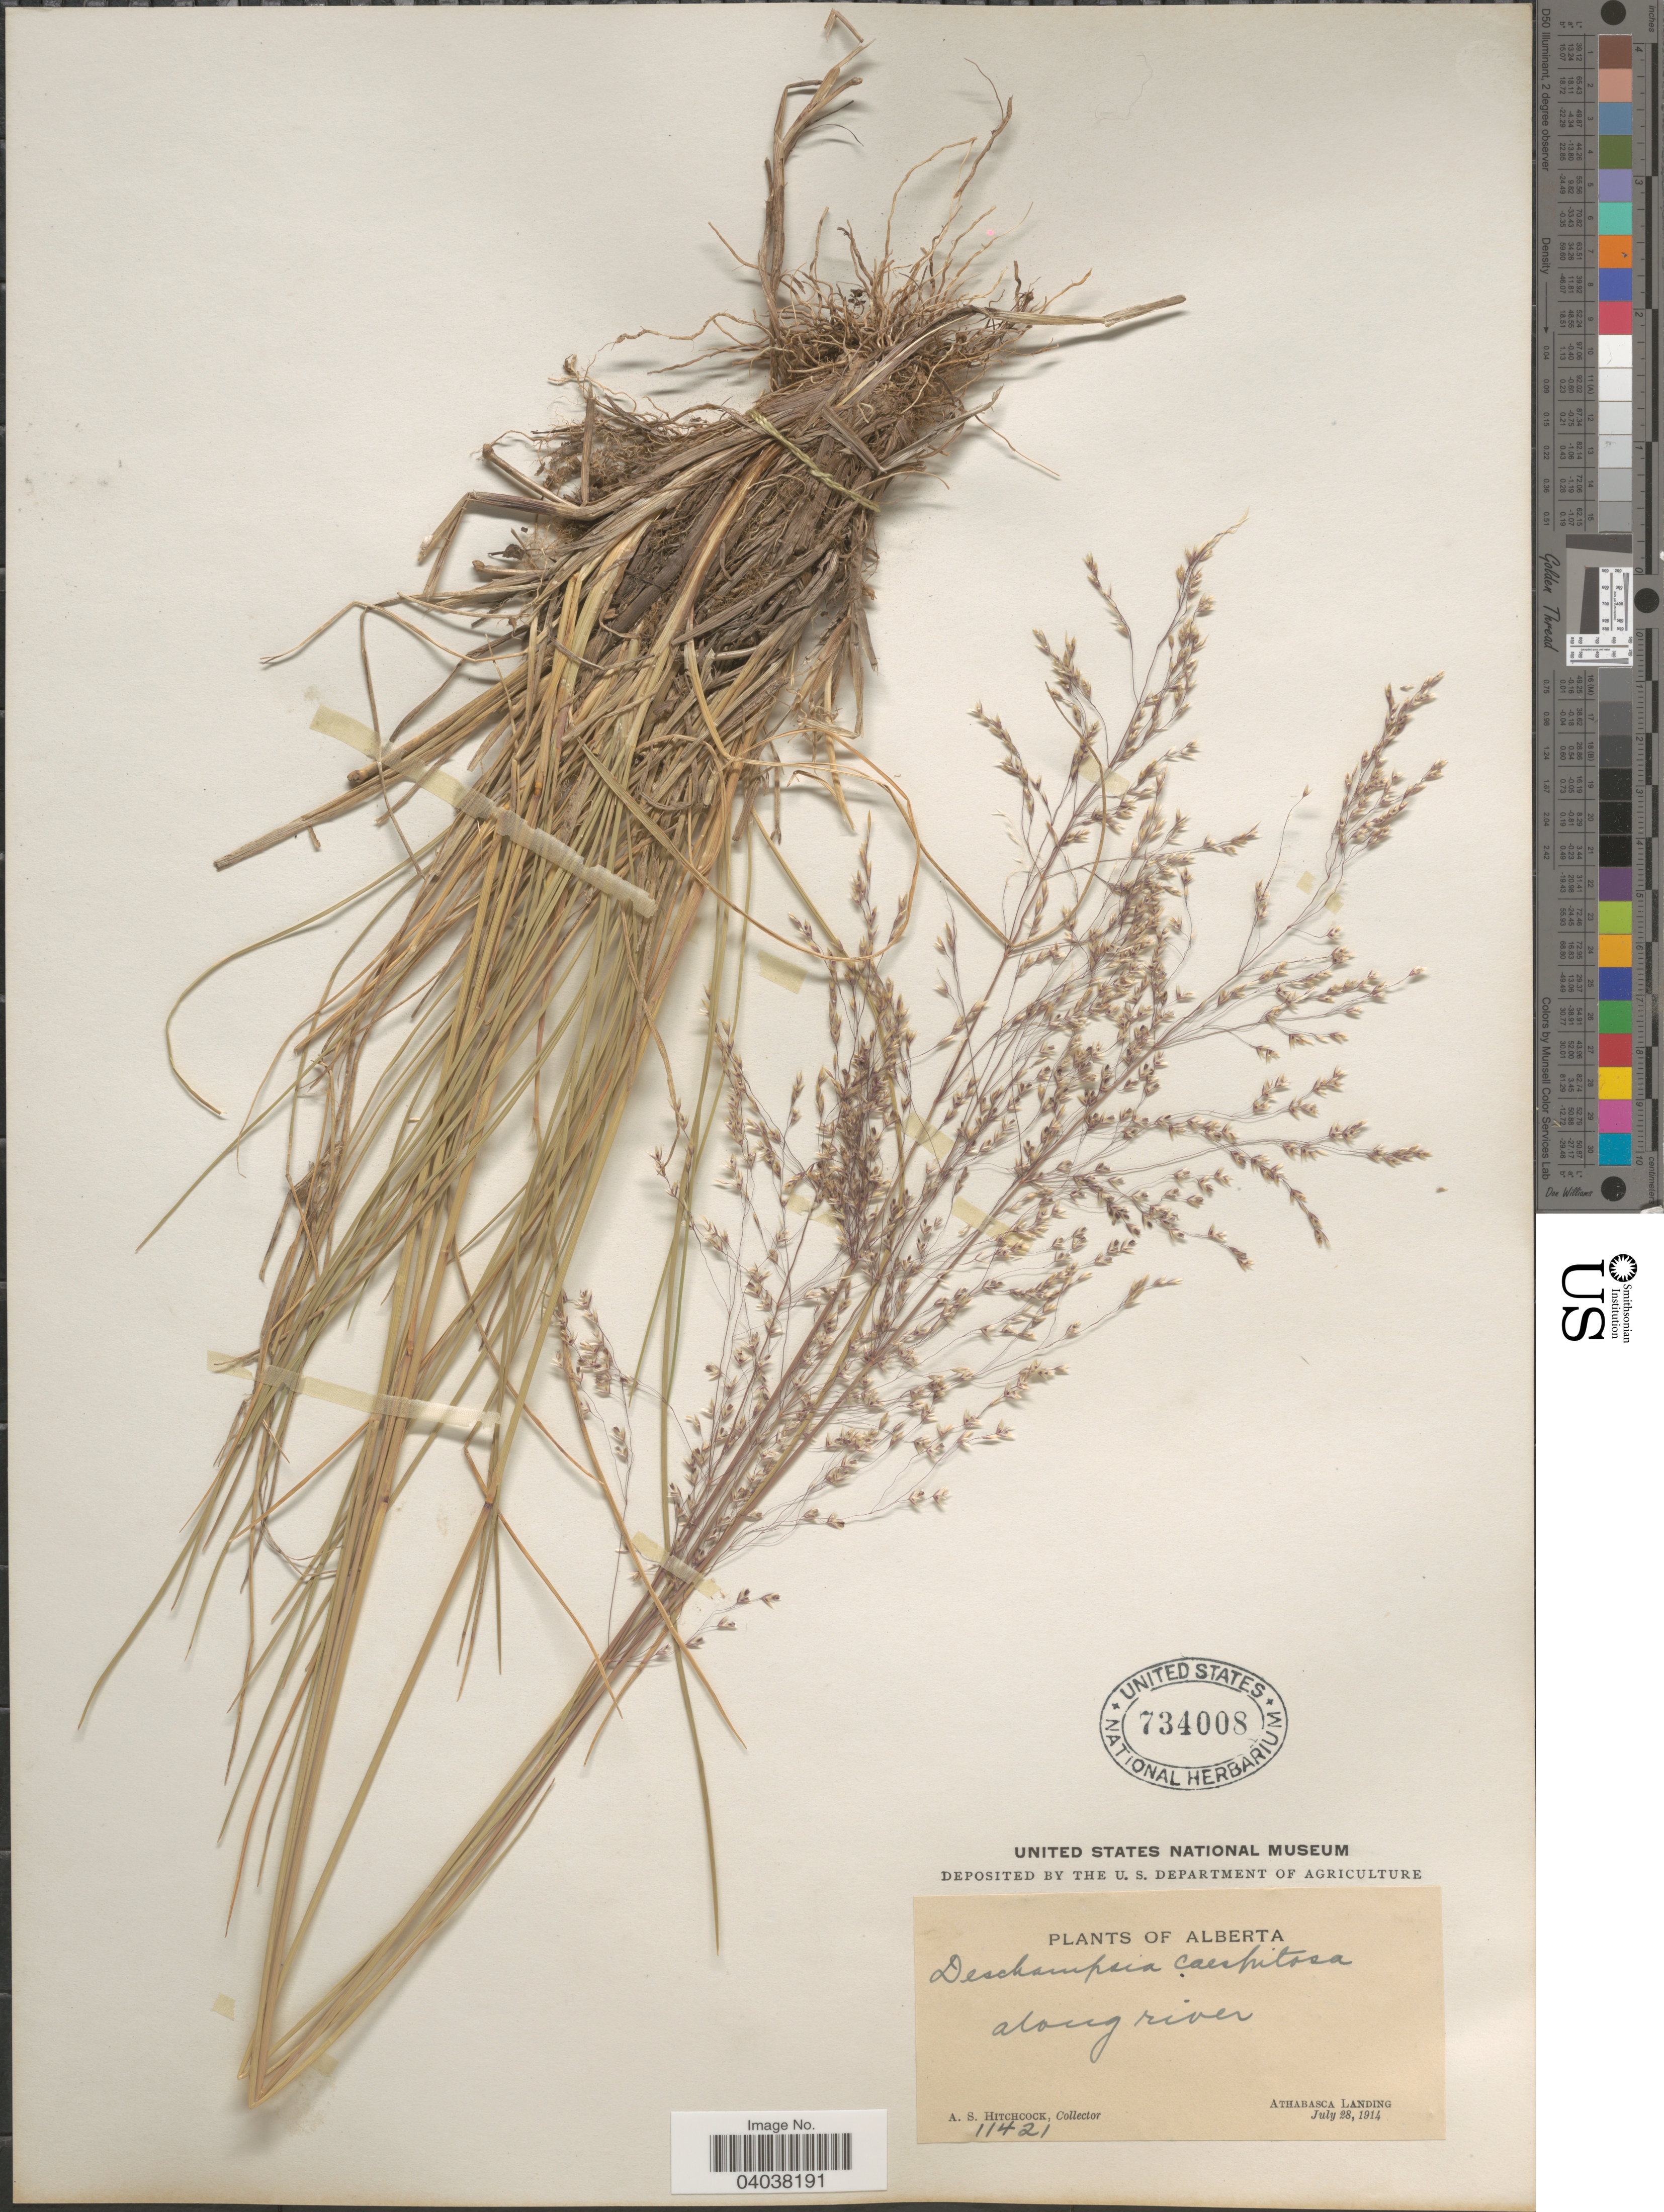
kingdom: Plantae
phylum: Tracheophyta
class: Liliopsida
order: Poales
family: Poaceae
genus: Deschampsia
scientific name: Deschampsia cespitosa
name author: (L.) P. Beauv.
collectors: A. S. Hitchcock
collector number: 11421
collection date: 1914-07-28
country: Canada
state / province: Alberta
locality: Along river. Athabasca Landing.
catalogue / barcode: US 734008